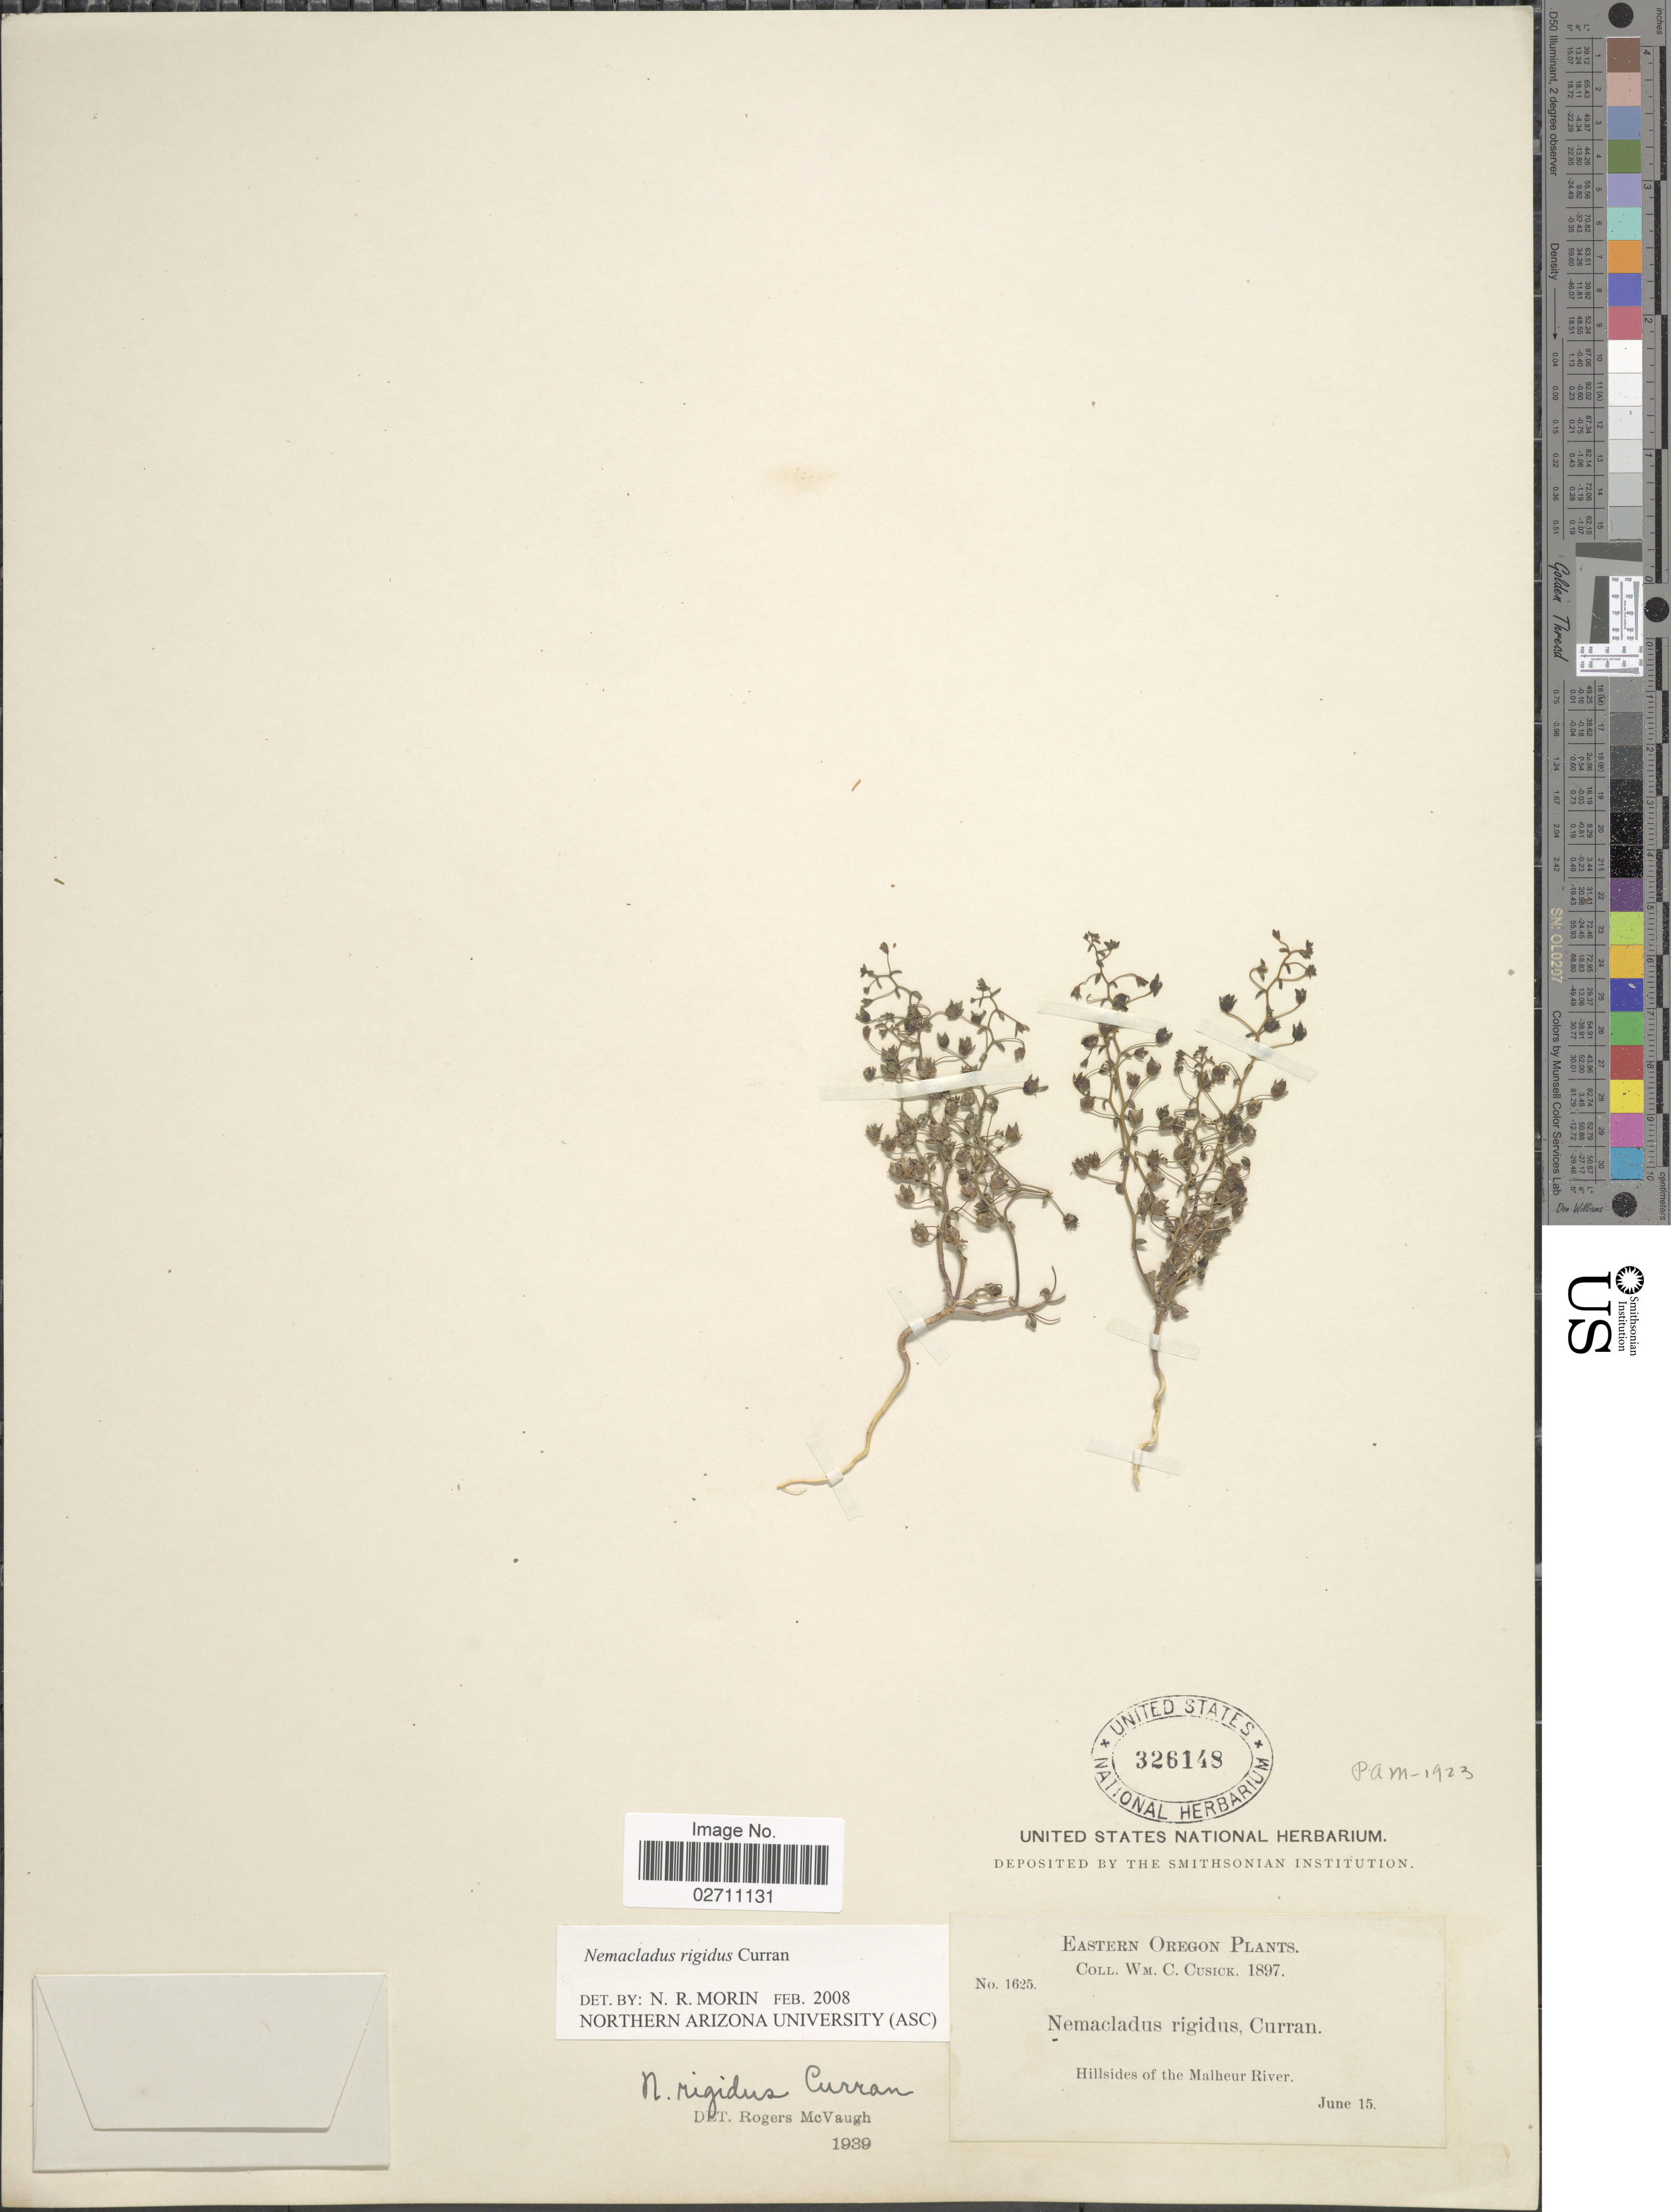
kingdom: Plantae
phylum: Tracheophyta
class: Magnoliopsida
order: Asterales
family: Campanulaceae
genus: Nemacladus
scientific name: Nemacladus rigidus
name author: Curran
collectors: W. C. Cusick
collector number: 1625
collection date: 1897-06-15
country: United States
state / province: Oregon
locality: Eastern Oregon, hillsides of the Malheur River.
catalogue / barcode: US 326148